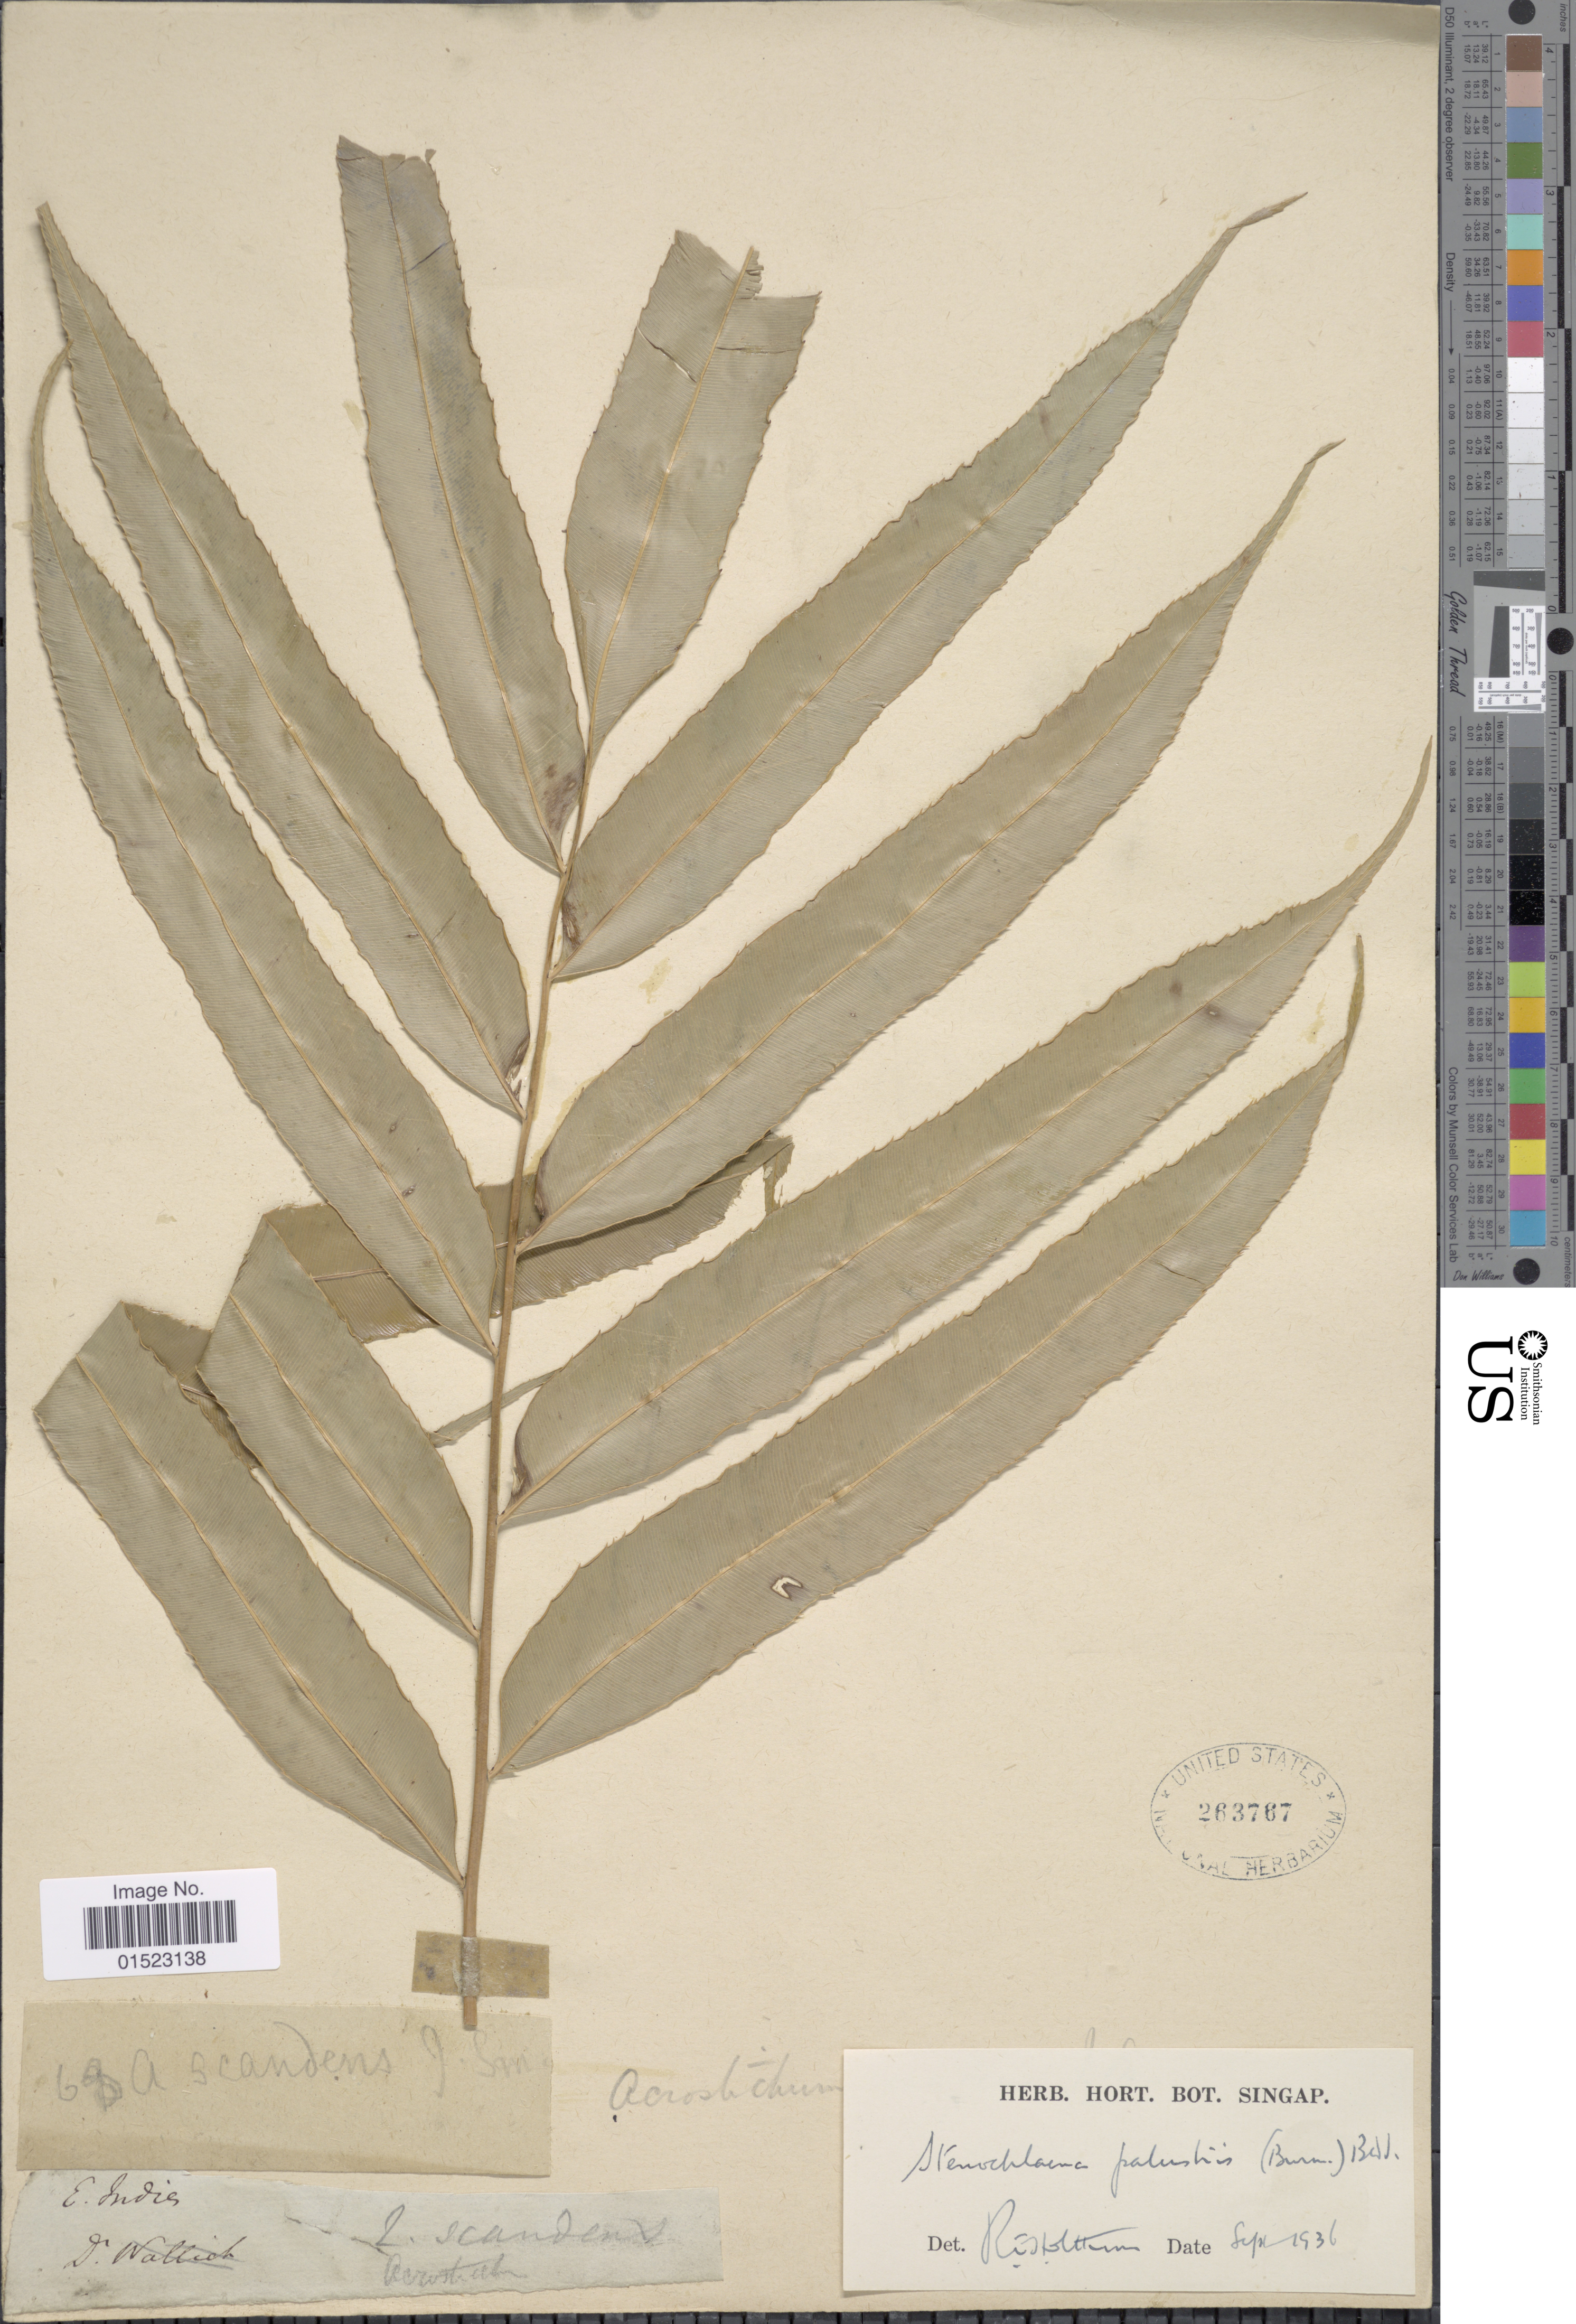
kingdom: Plantae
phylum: Tracheophyta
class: Polypodiopsida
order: Polypodiales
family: Blechnaceae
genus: Stenochlaena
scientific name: Stenochlaena palustris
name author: (Burm. f.) Bedd.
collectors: -- Wallich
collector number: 68a*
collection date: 1936-09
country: India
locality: E. India [interpreted]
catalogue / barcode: US 263767